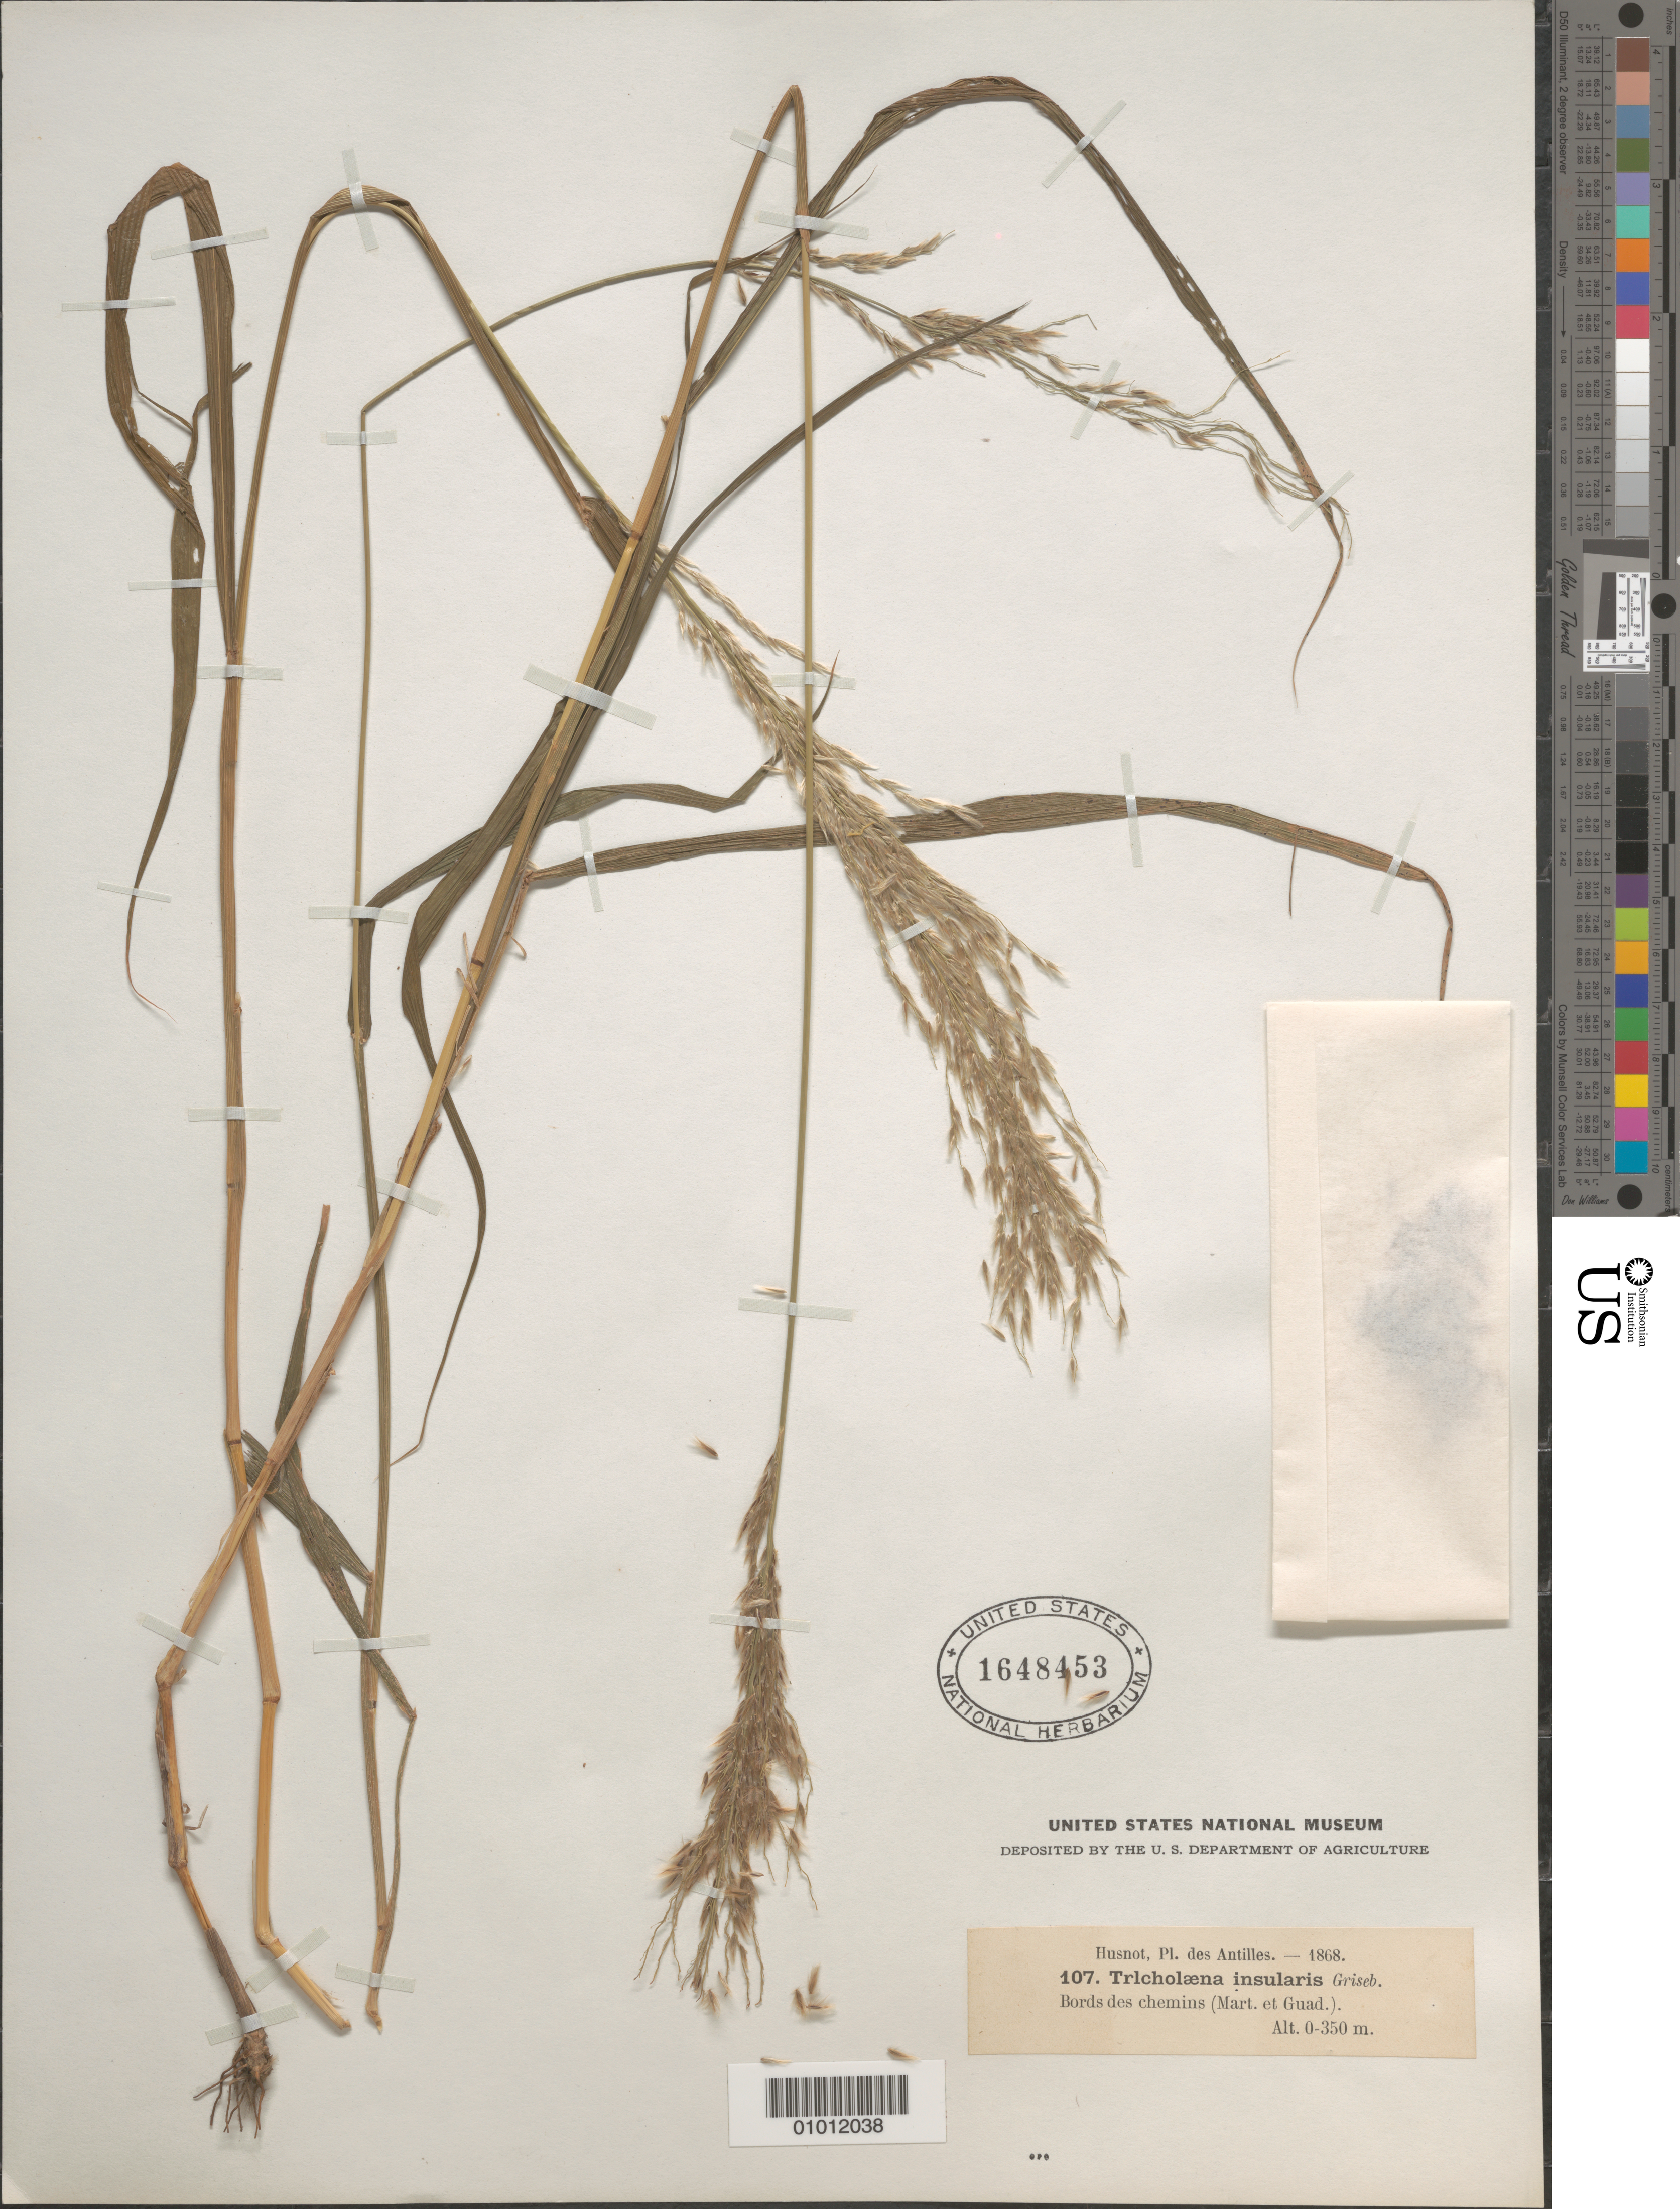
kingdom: Plantae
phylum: Tracheophyta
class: Liliopsida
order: Poales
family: Poaceae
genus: Rhynchelytrum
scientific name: Rhynchelytrum roseum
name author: (Nees) Stapf & C.E. Hubb.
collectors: P. T. Husnot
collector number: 107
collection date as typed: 1868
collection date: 1868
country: Guadeloupe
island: Basse Terre [Guadeloupe]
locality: In both Martinique and Guadeloupe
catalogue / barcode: US 1648453